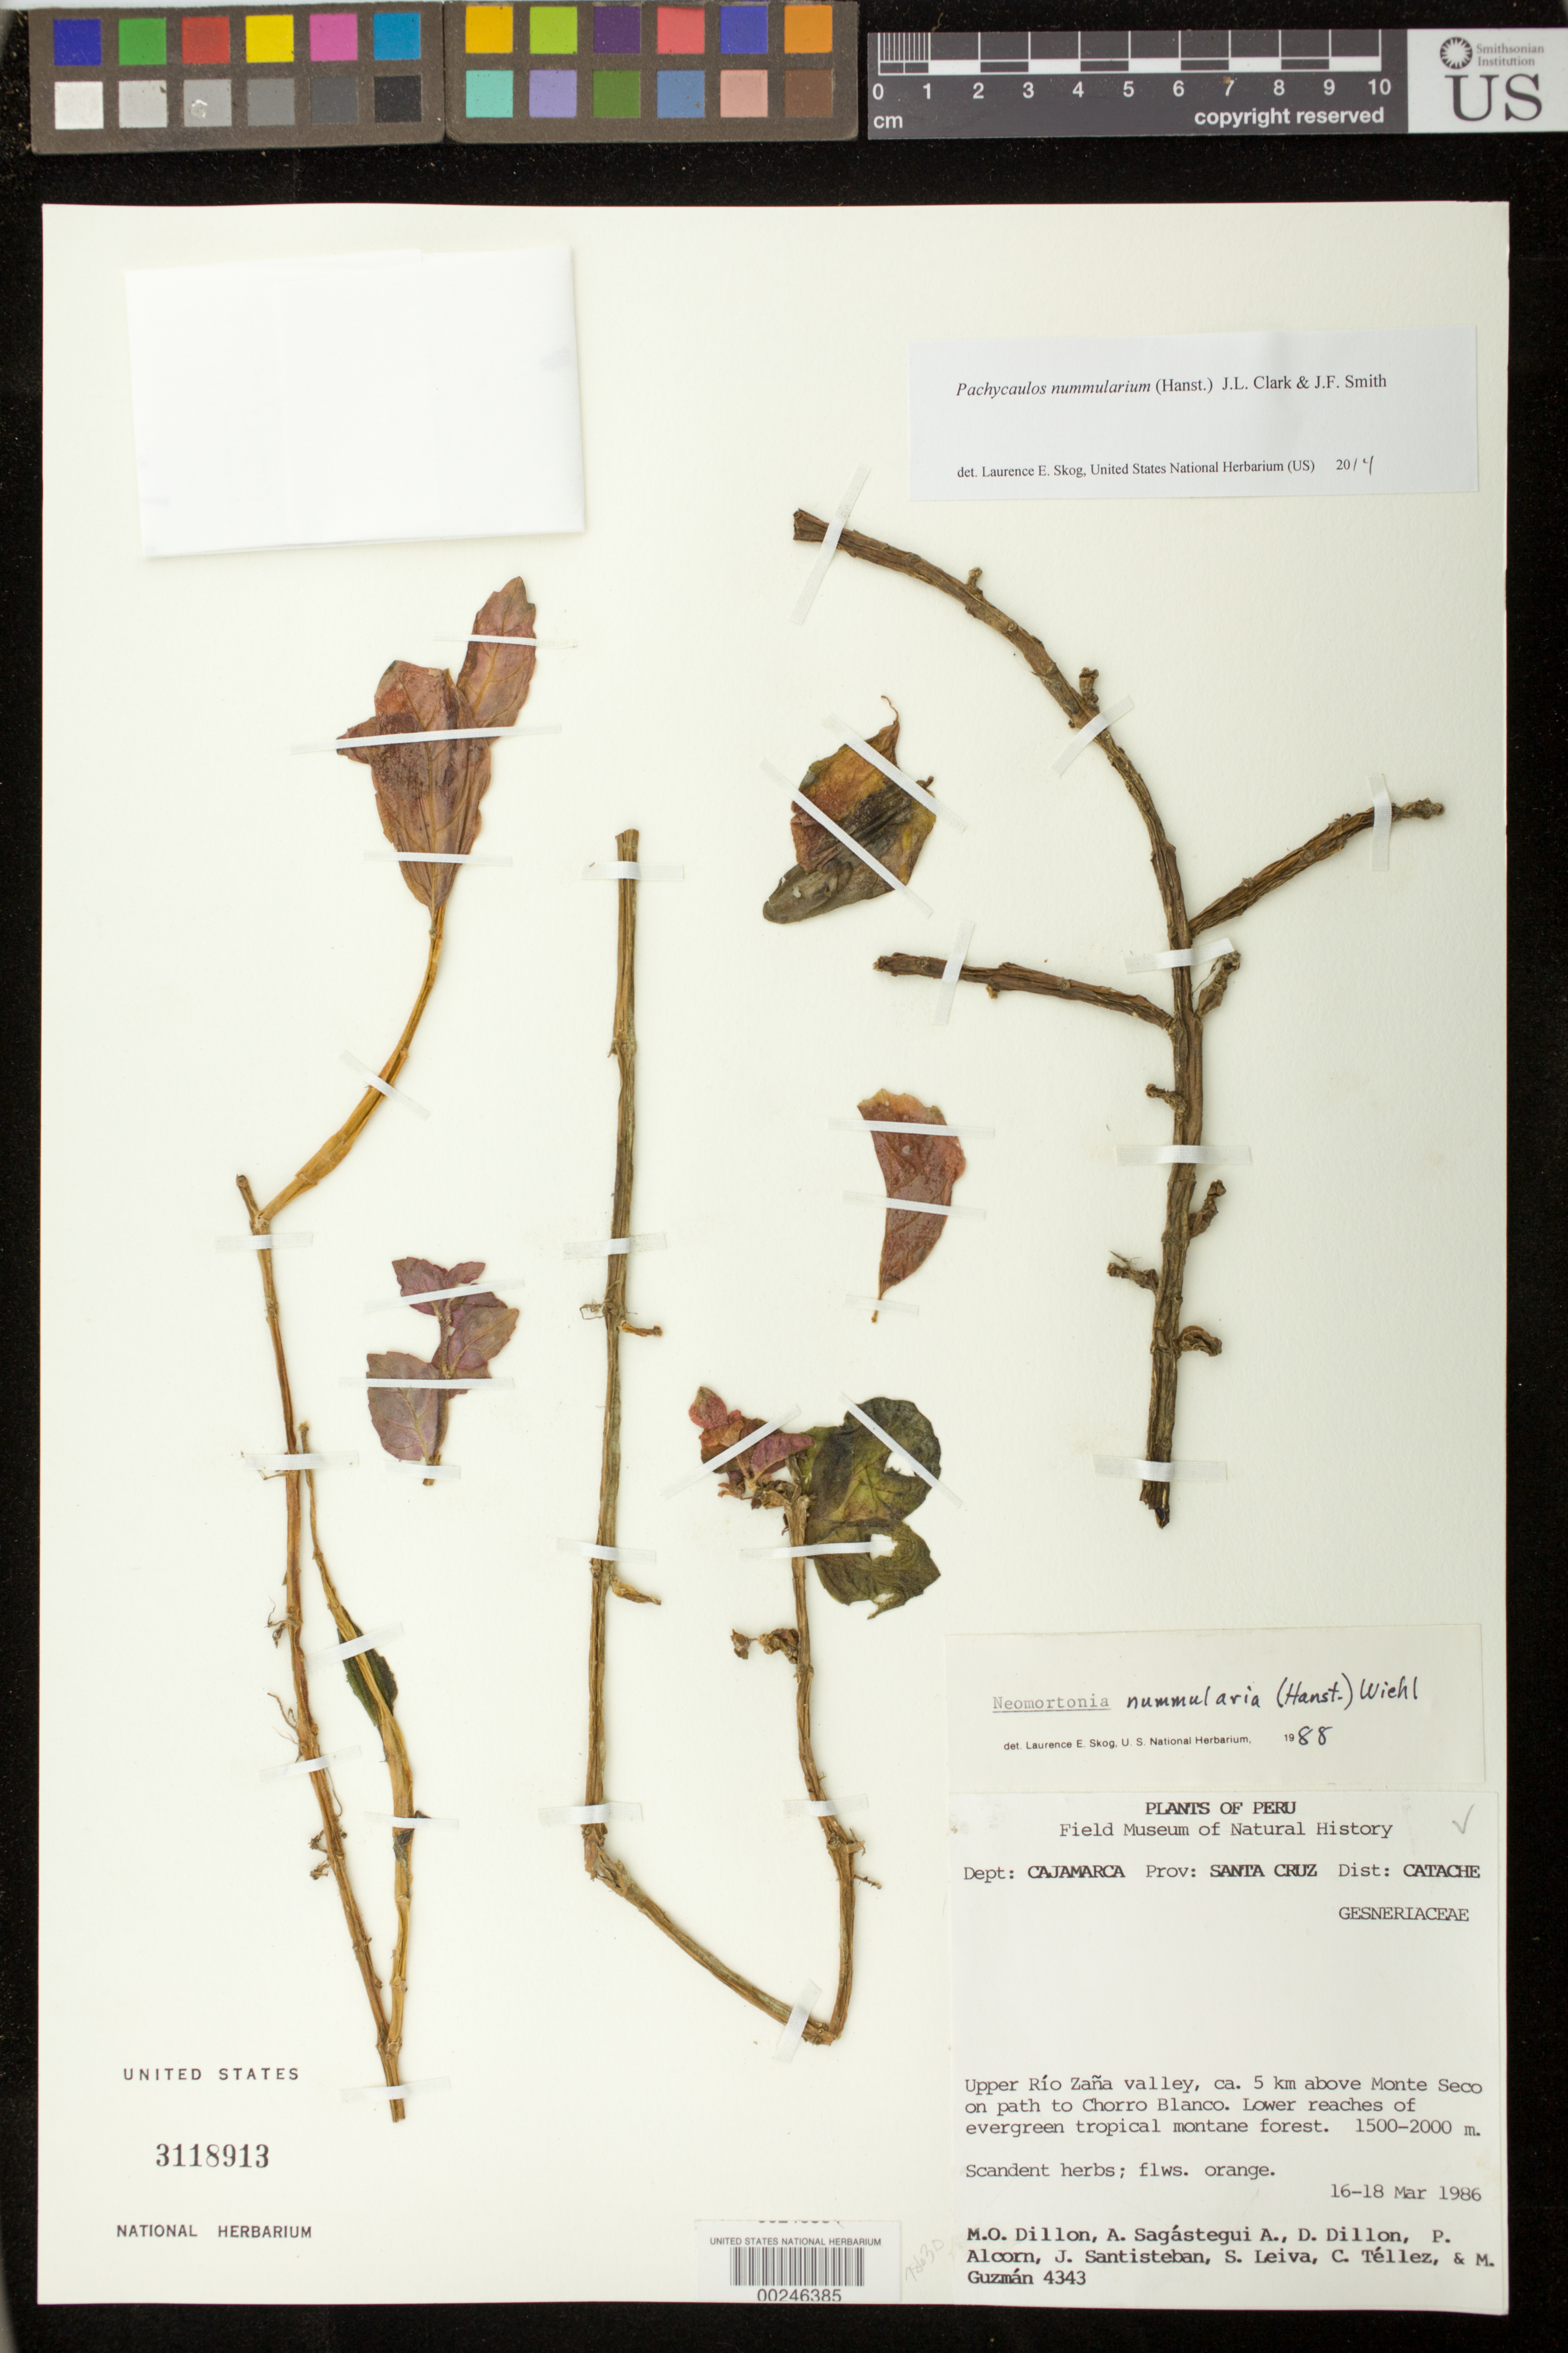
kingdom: Plantae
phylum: Tracheophyta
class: Magnoliopsida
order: Lamiales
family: Gesneriaceae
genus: Pachycaulos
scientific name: Pachycaulos nummularia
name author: (Hanst.) J.L. Clark & J.F. Sm.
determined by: Skog, Laurence E.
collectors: M. O. Dillon, A. Sagástegui A., D. Dillon, P. Alcorn, J. Santisteban & et al.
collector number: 4343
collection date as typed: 16-18 Mar 1986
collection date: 1986-03-16/1986-03-18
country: Peru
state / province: Cajamarca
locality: Santa Cruz, Dist. Catache, upper Rio Zana valley, ca 5 km above Monte Seco on path to Chorroblanco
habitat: Lower reaches of evergreen tropical montane forest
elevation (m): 1500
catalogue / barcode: US 3118913